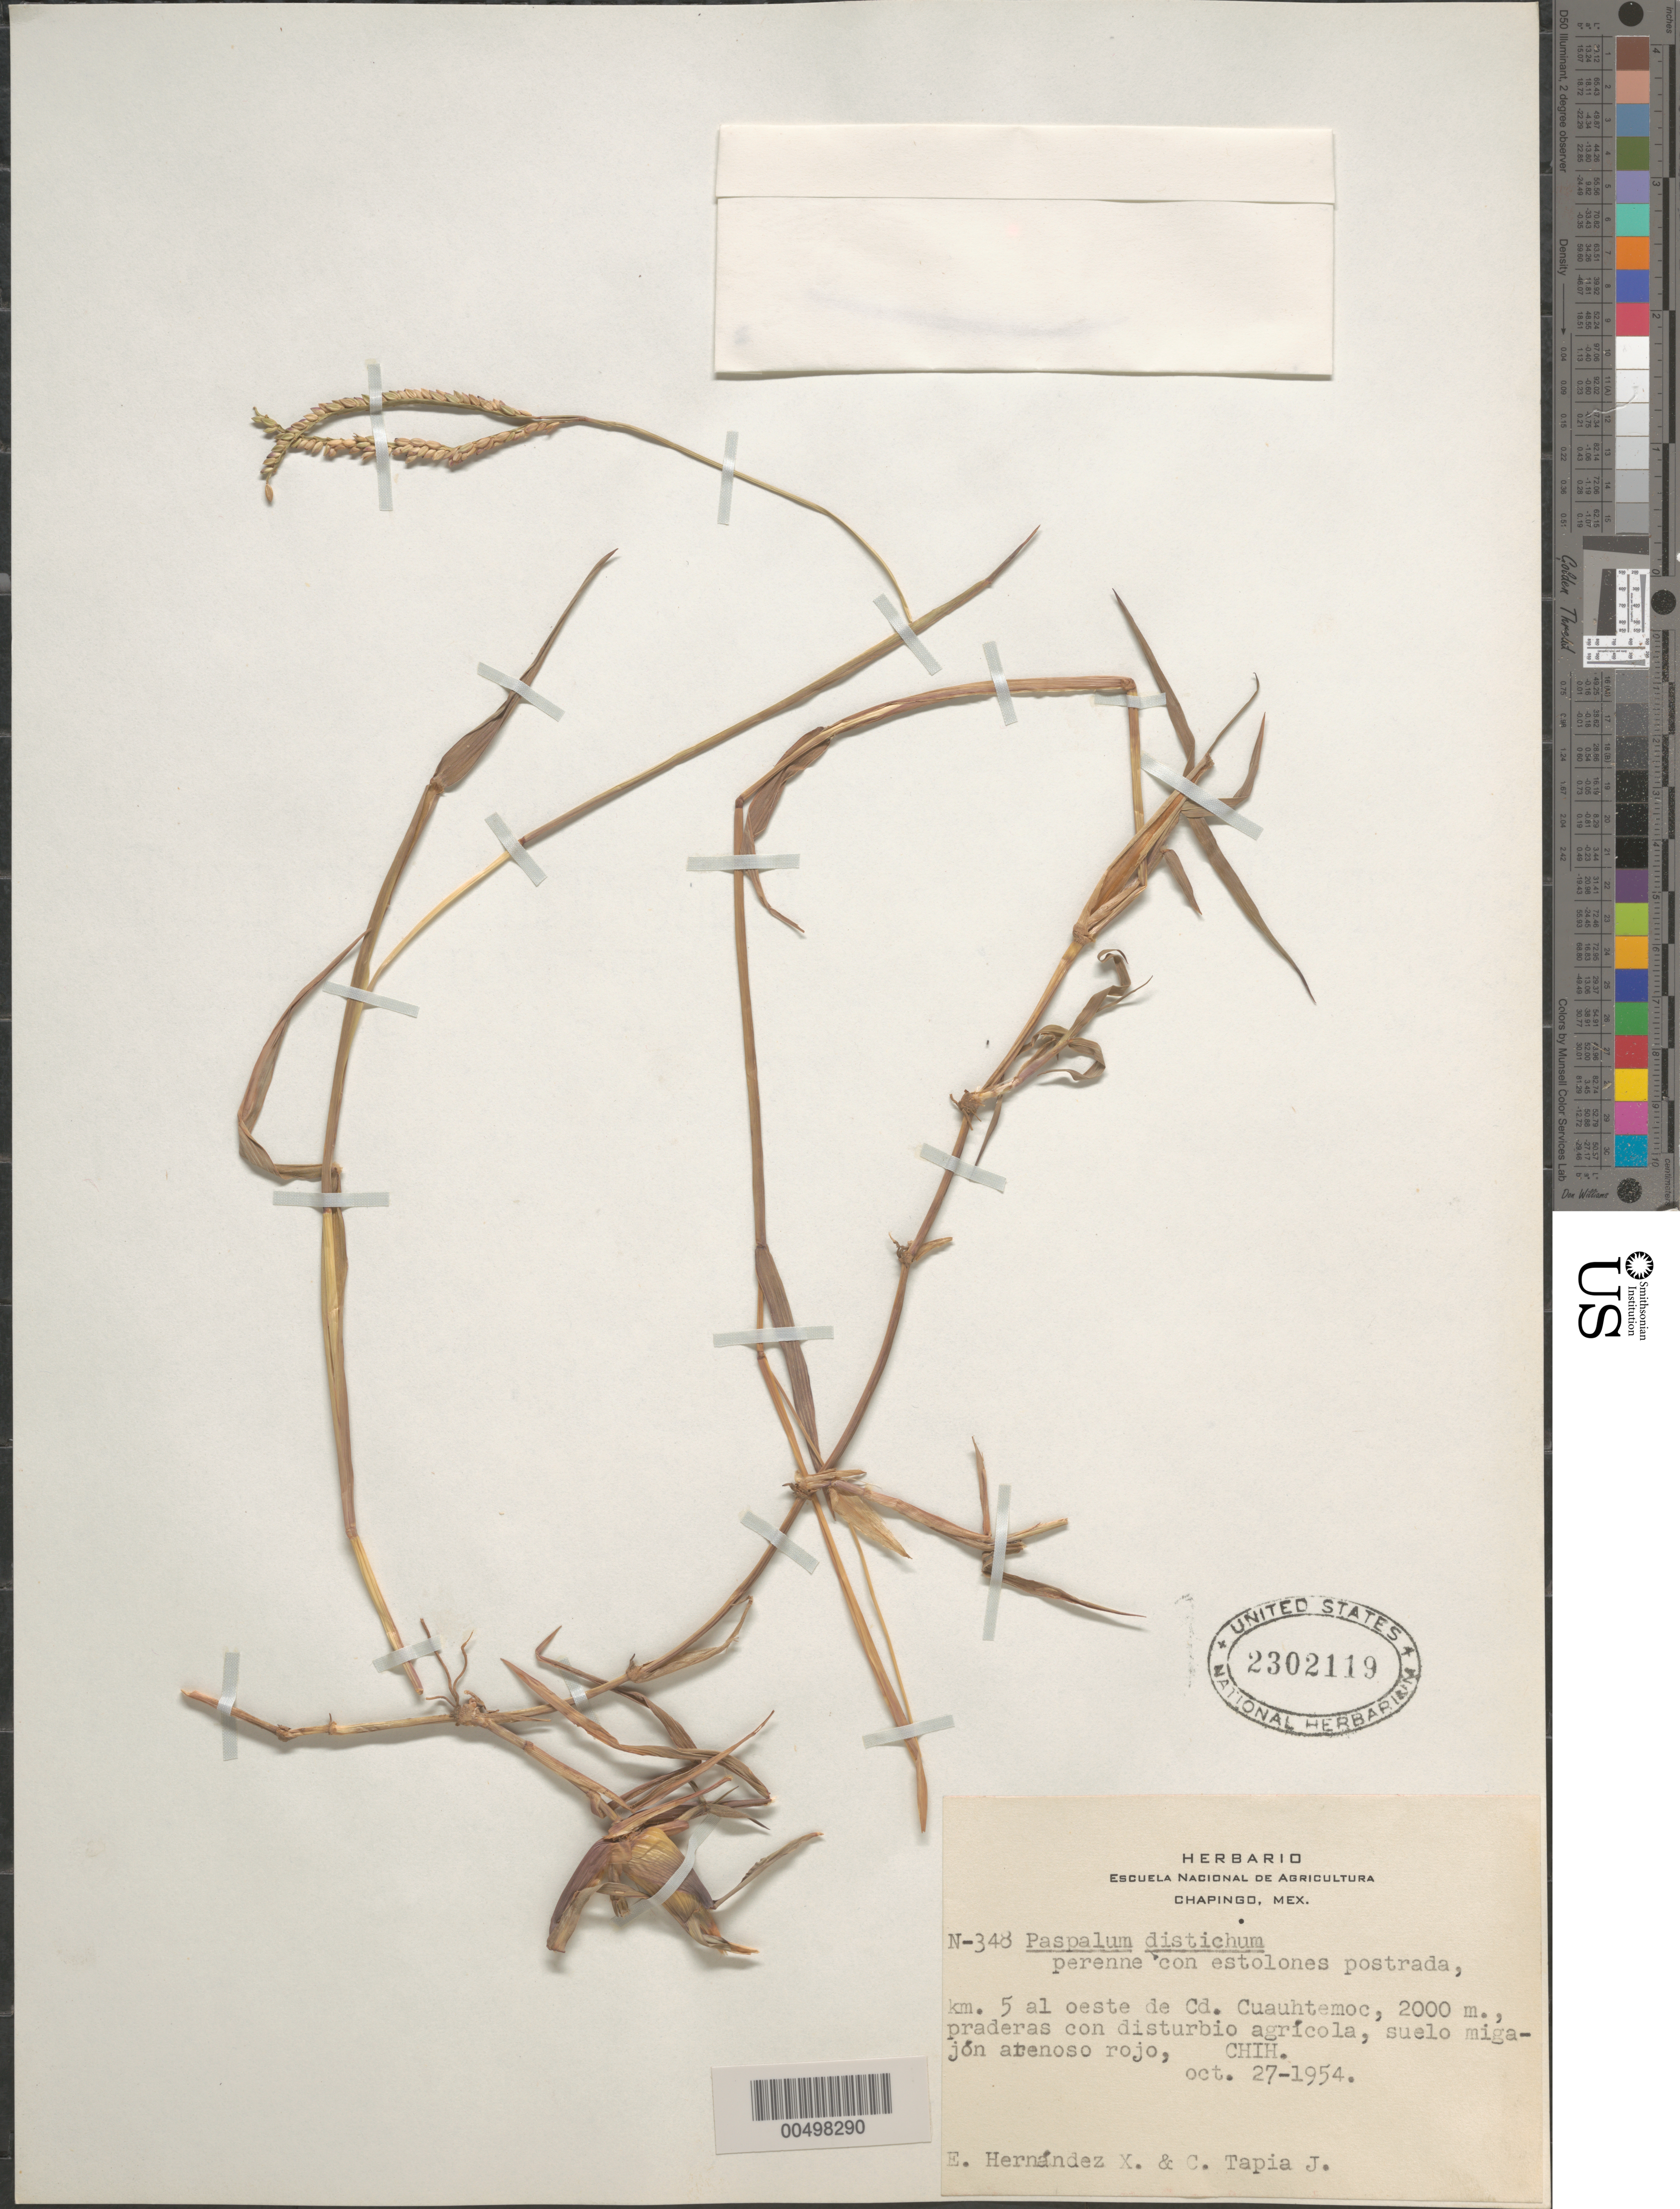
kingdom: Plantae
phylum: Tracheophyta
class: Liliopsida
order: Poales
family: Poaceae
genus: Paspalum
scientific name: Paspalum paspaloides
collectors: E. I. Hernández-X. & C. Tapia-J.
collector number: N-348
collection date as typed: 27 Oct 1954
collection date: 1954-10-27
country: Mexico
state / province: Chihuahua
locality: Km 5 to the W of Cd. Cuauhtemoc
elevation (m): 2000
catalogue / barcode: US 2302119